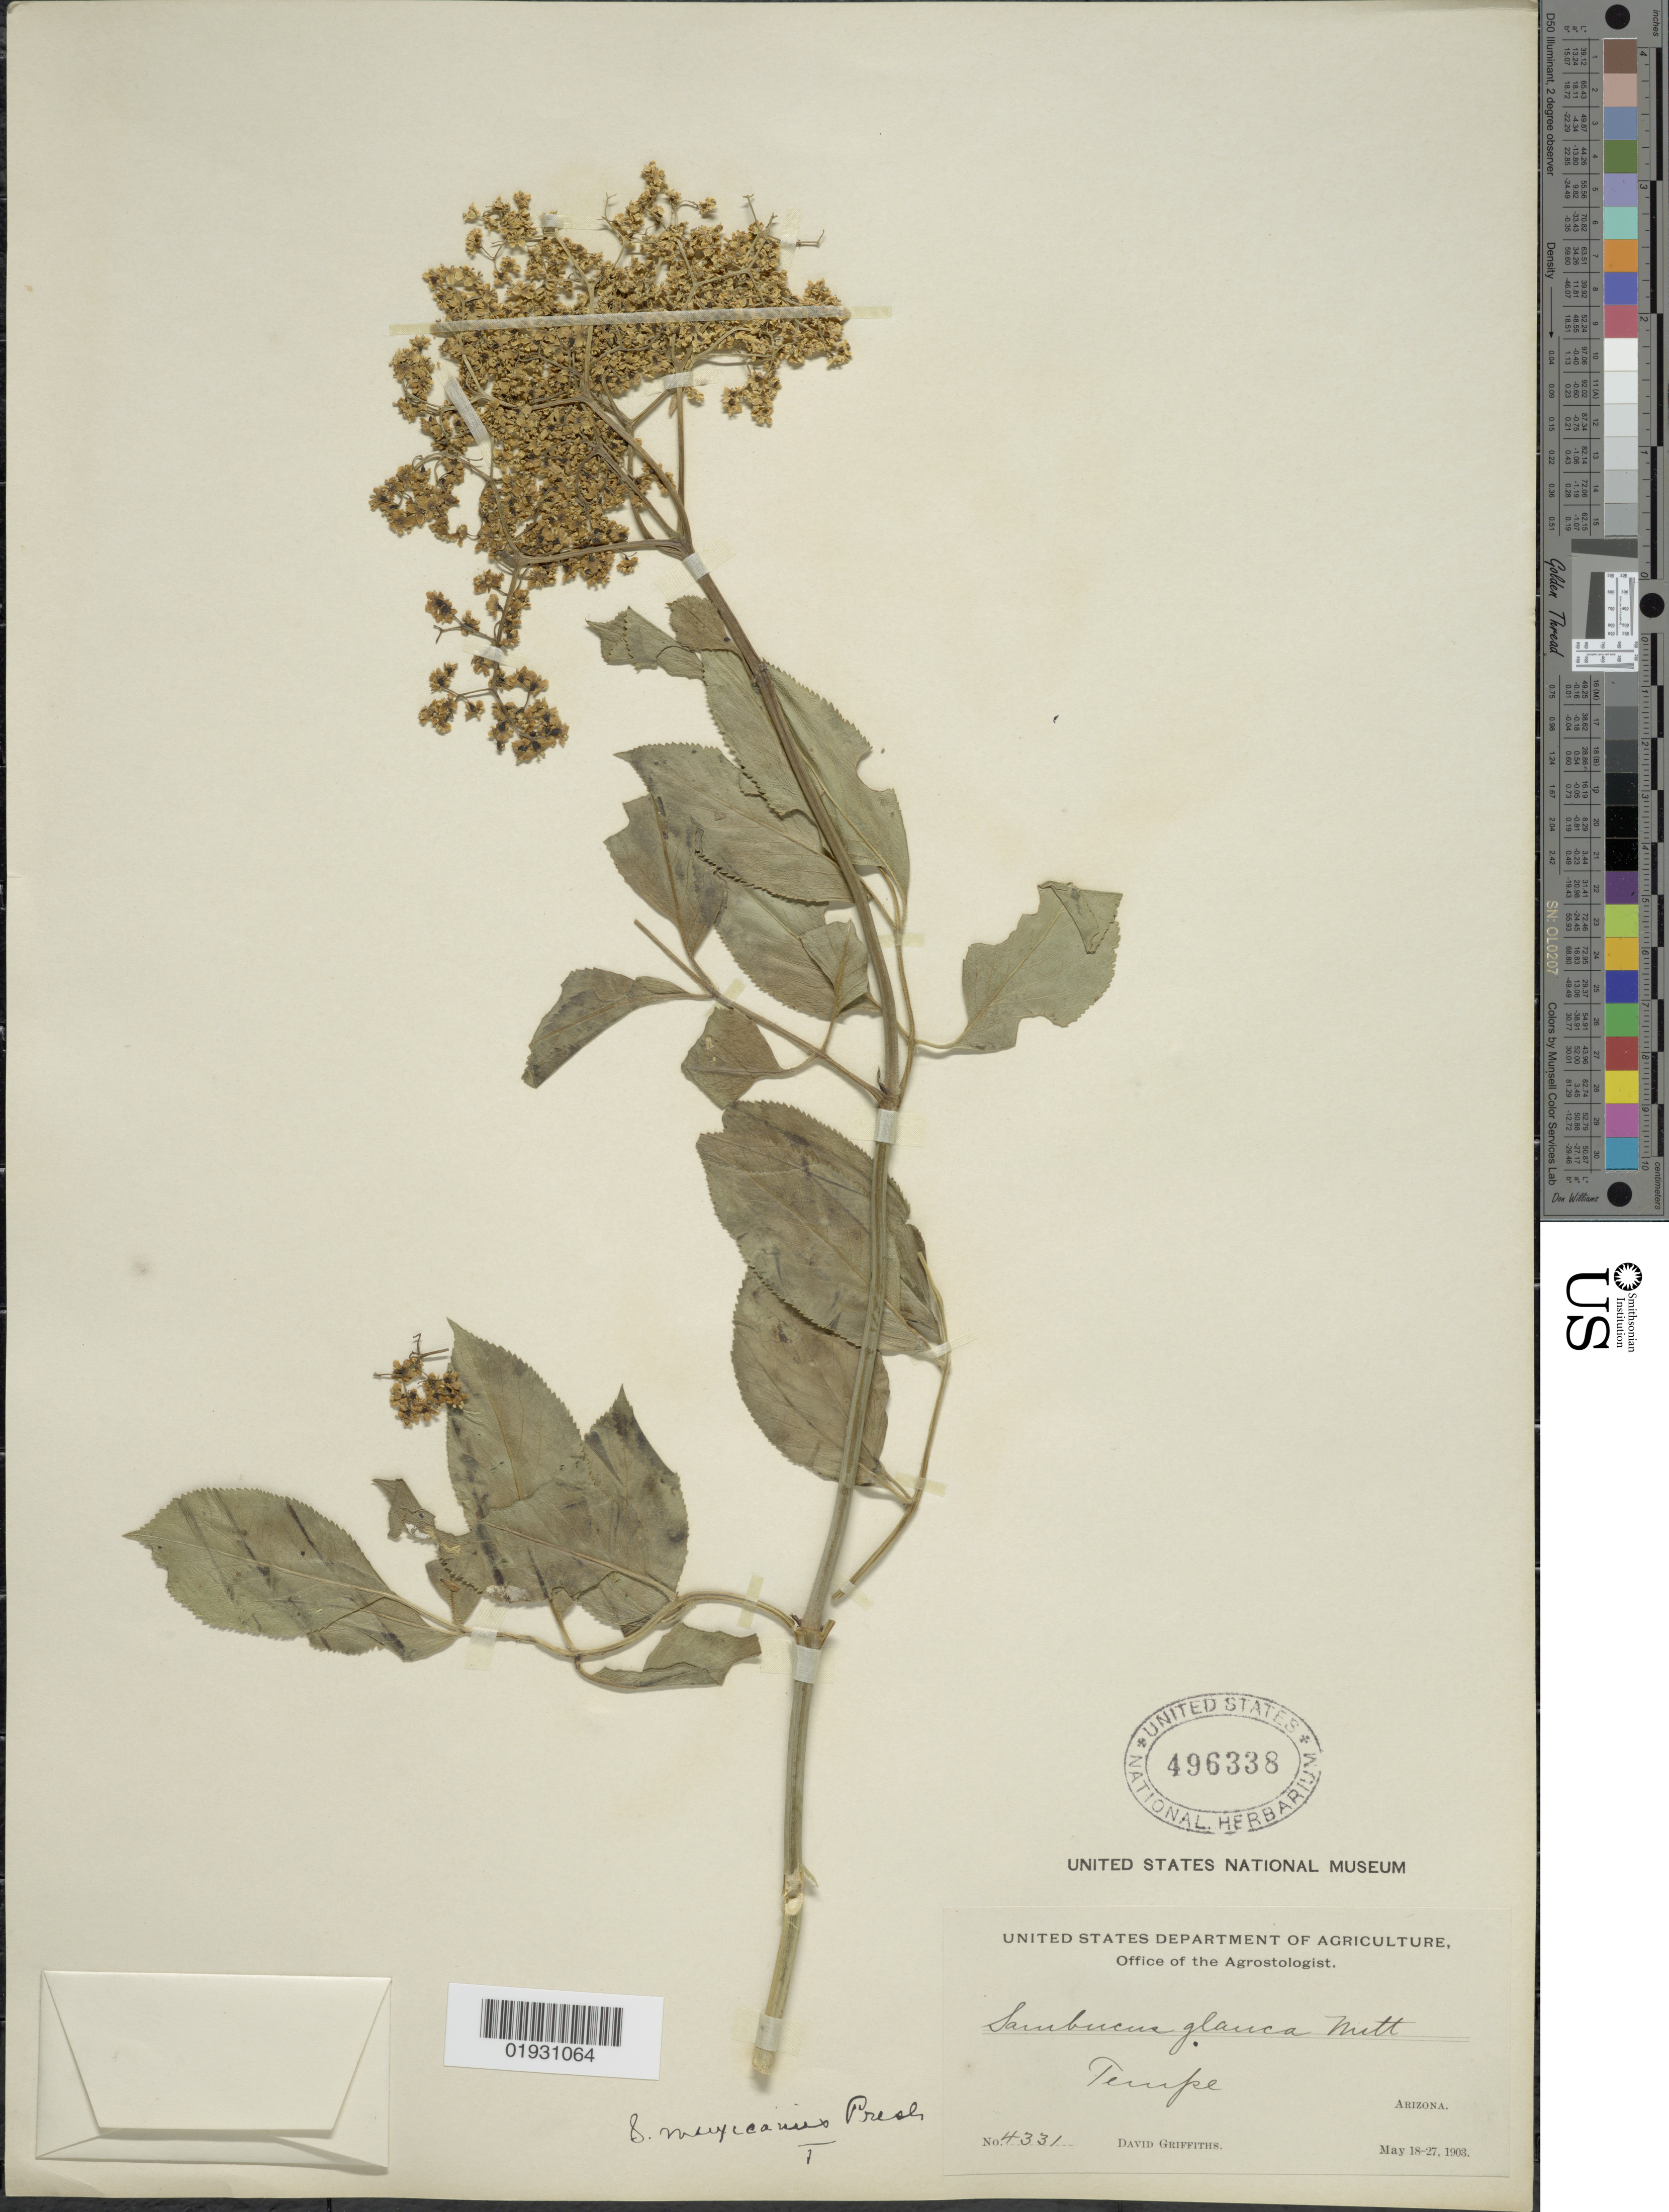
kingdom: Plantae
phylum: Tracheophyta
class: Magnoliopsida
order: Dipsacales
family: Viburnaceae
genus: Sambucus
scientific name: Sambucus mexicana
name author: C. Presl ex DC.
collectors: D. Griffiths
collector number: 4331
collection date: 1903-05-18/1903-05-27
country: United States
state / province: Arizona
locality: Tempe.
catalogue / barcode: US 496338